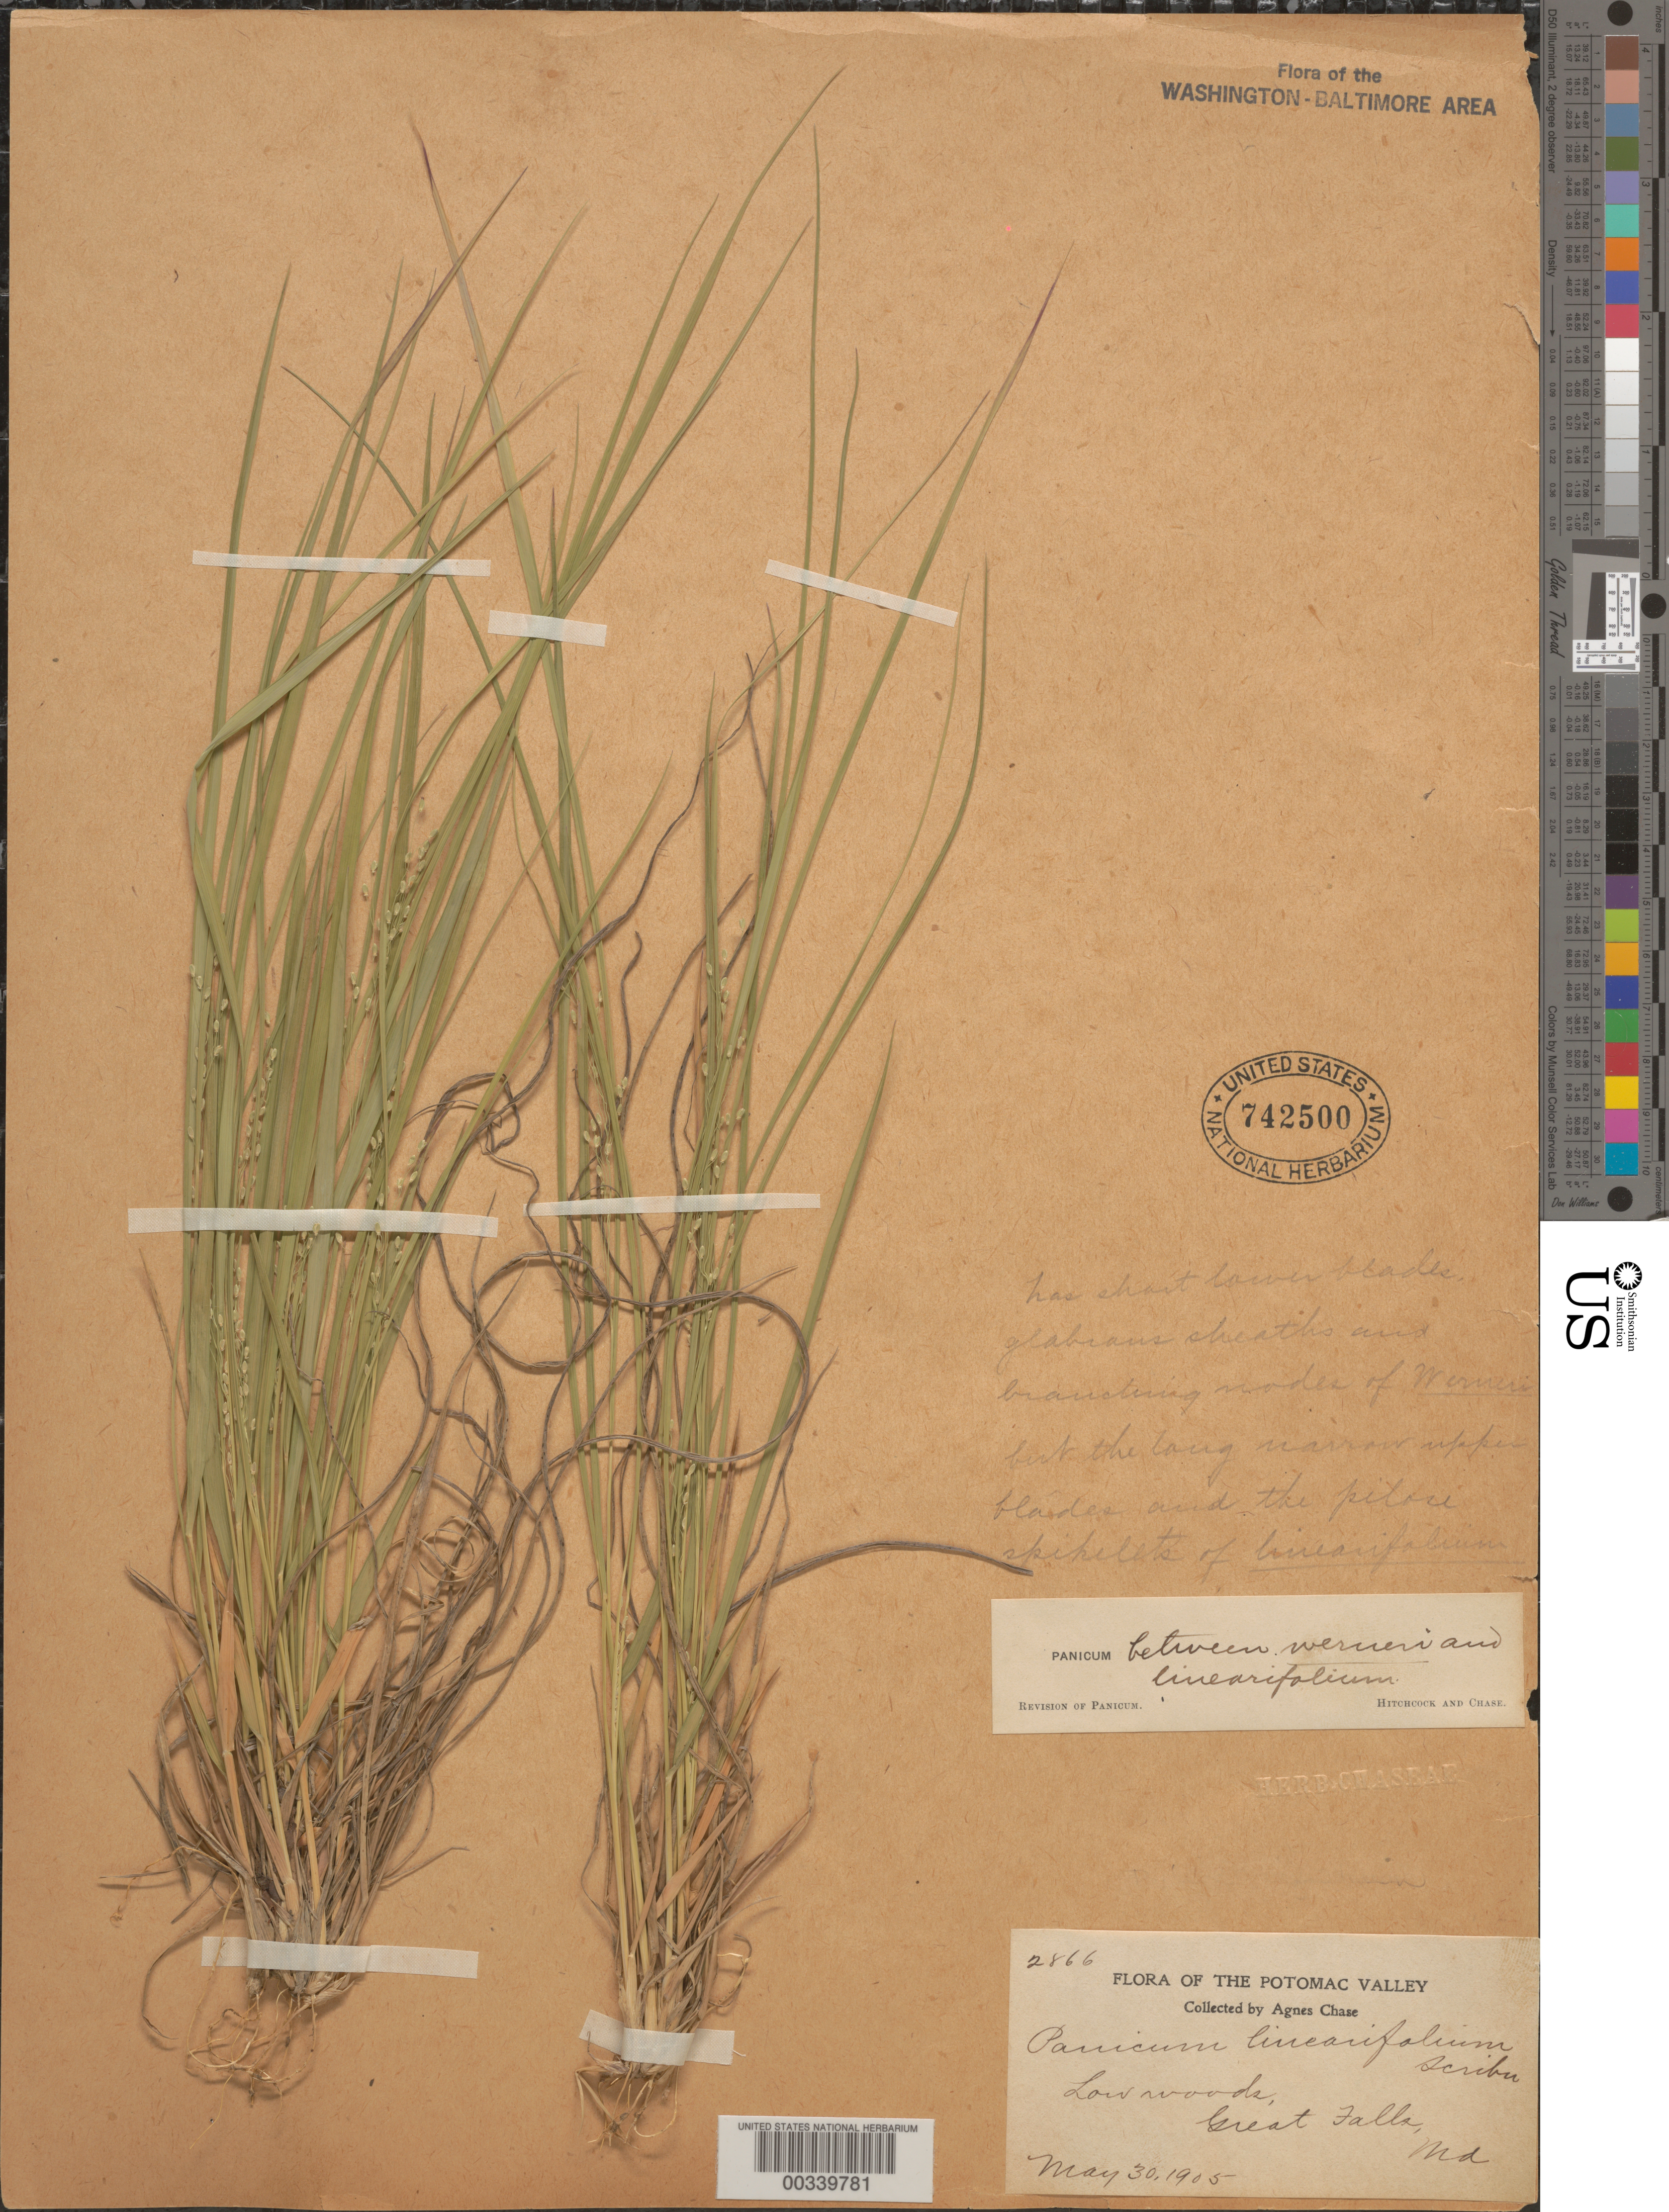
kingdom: Plantae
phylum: Tracheophyta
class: Liliopsida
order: Poales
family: Poaceae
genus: Dichanthelium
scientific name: Dichanthelium linearifolium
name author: (Scribn.) Gould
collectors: A. Chase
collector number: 2866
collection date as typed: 30 May 1905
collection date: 1905-05-30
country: United States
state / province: Maryland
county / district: Montgomery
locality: Great Falls C. & O. Canal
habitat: Low woods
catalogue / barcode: US 742500